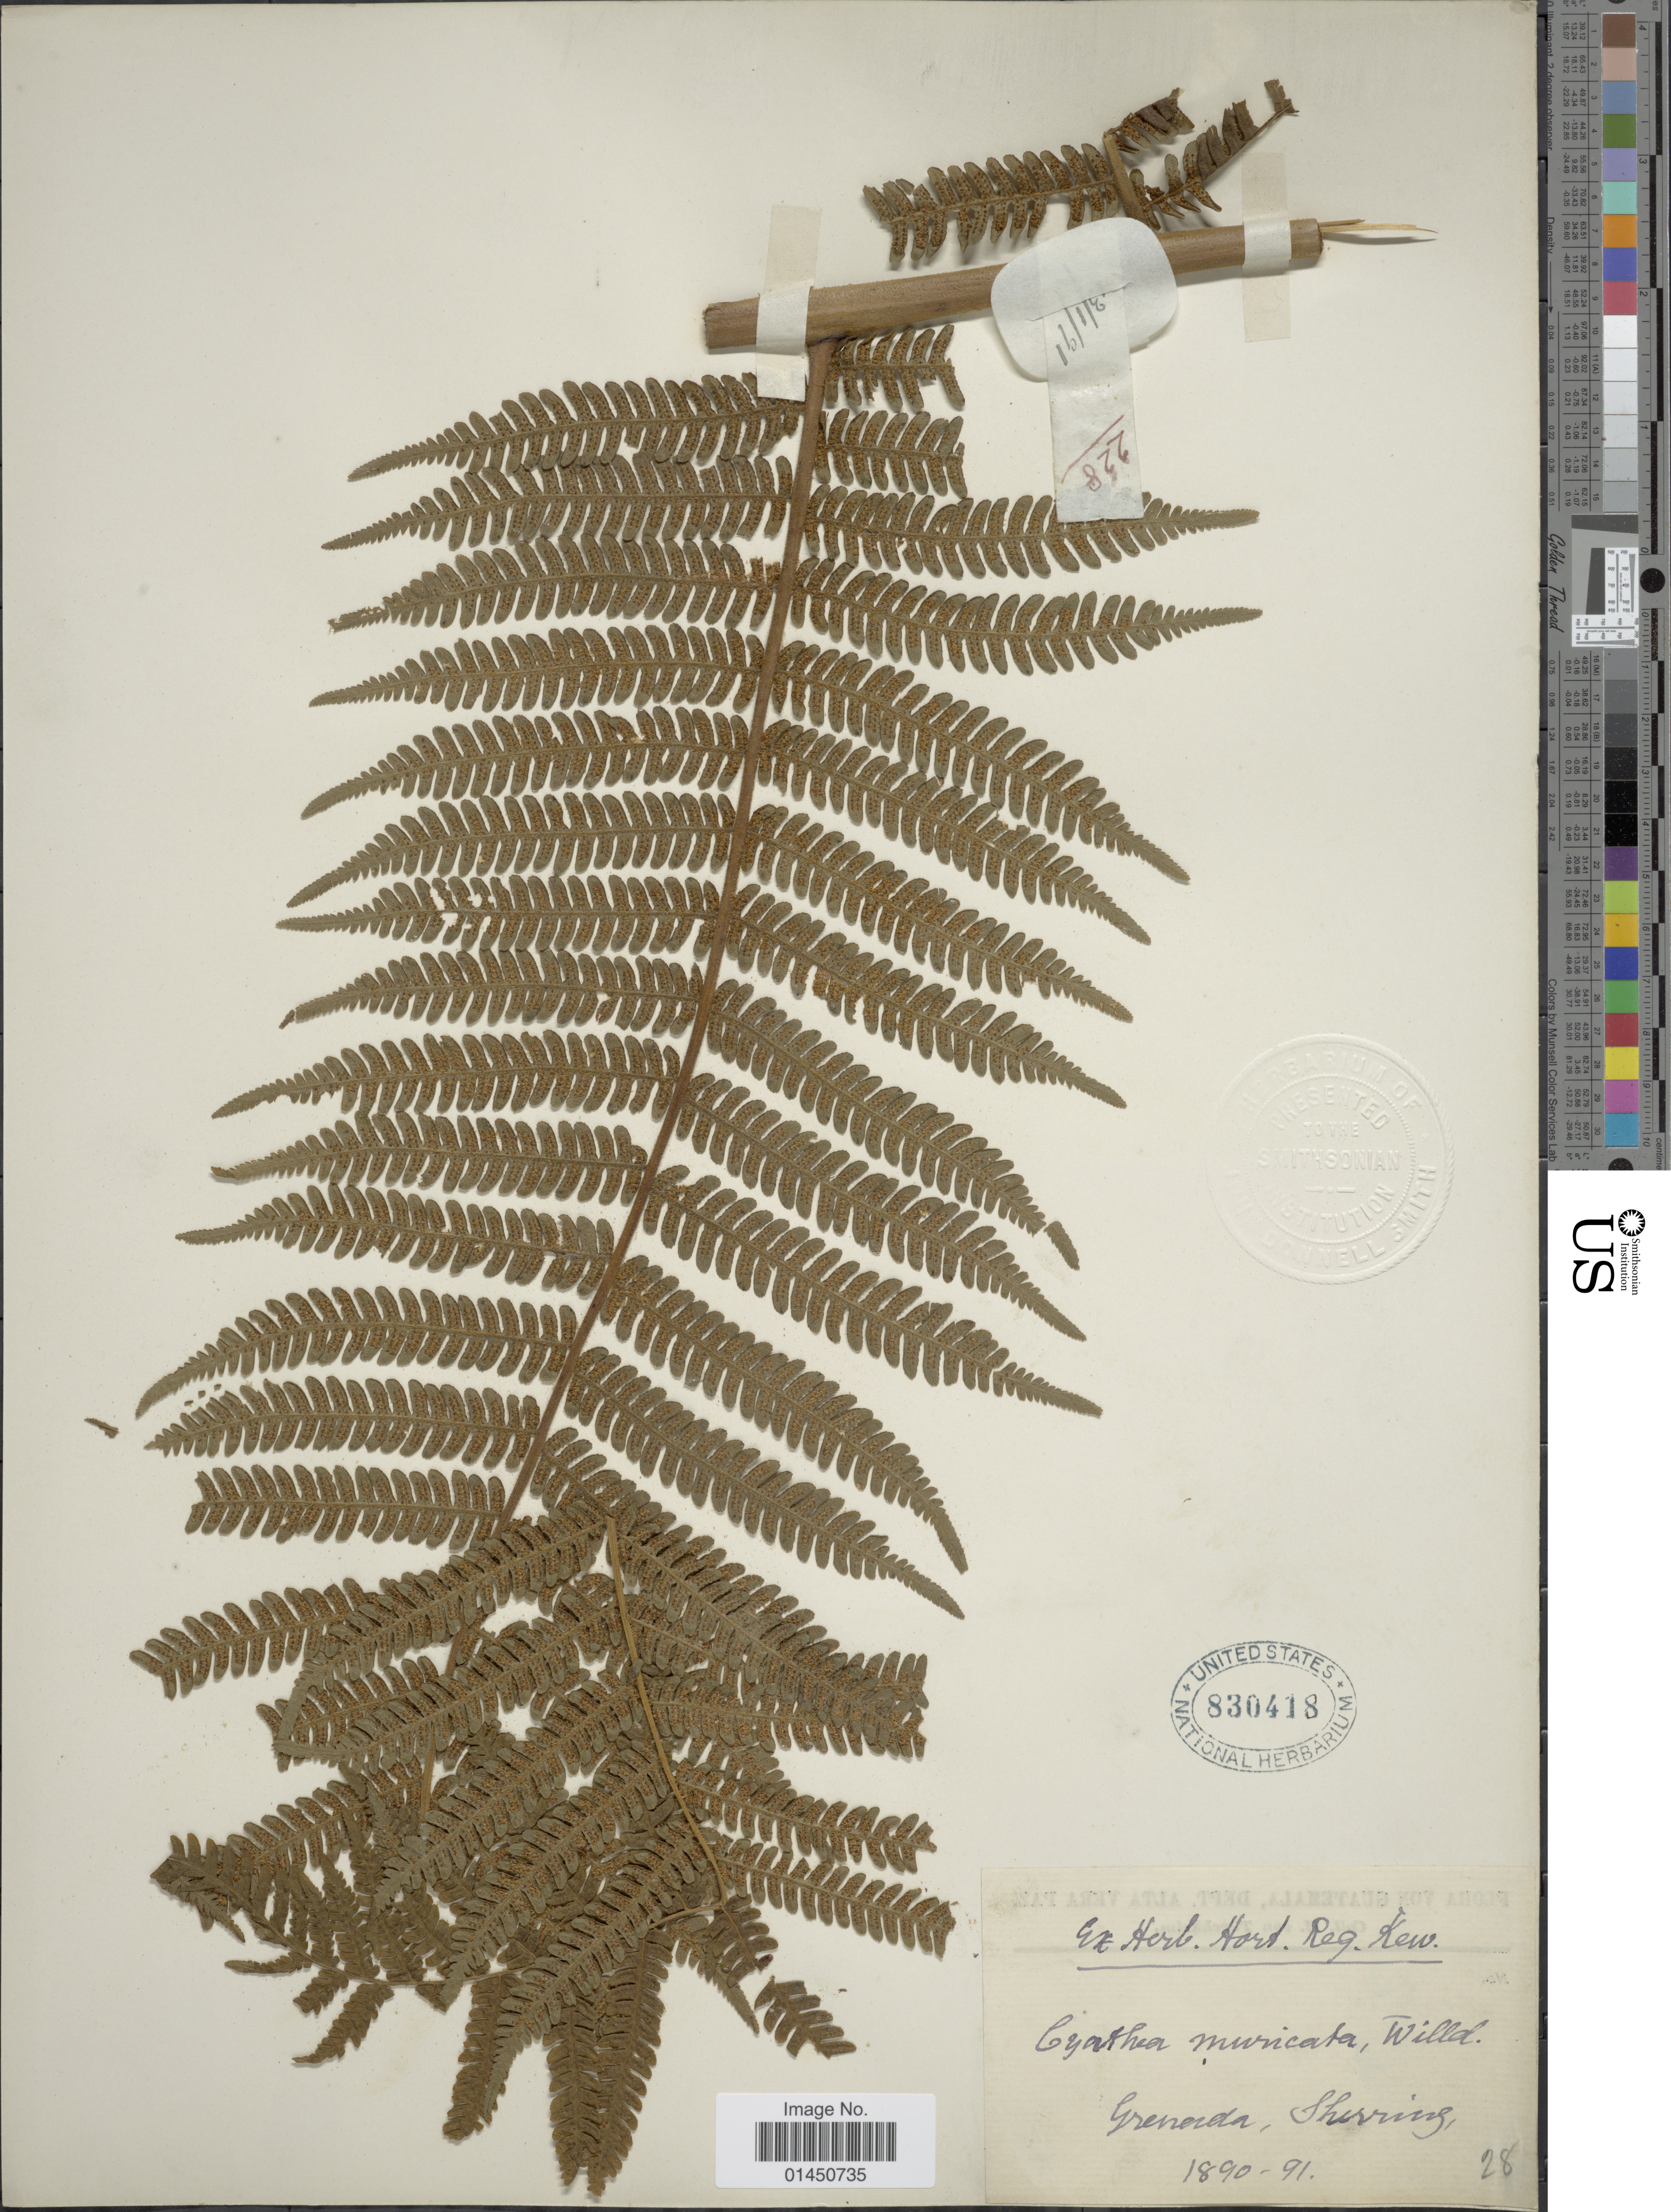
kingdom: Plantae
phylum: Tracheophyta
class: Polypodiopsida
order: Cyatheales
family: Cyatheaceae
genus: Cyathea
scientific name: Cyathea tenera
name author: (J. Sm. ex Hook.) T. Moore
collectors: Sherring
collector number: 28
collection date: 1890/1891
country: Grenada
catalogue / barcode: US 830418